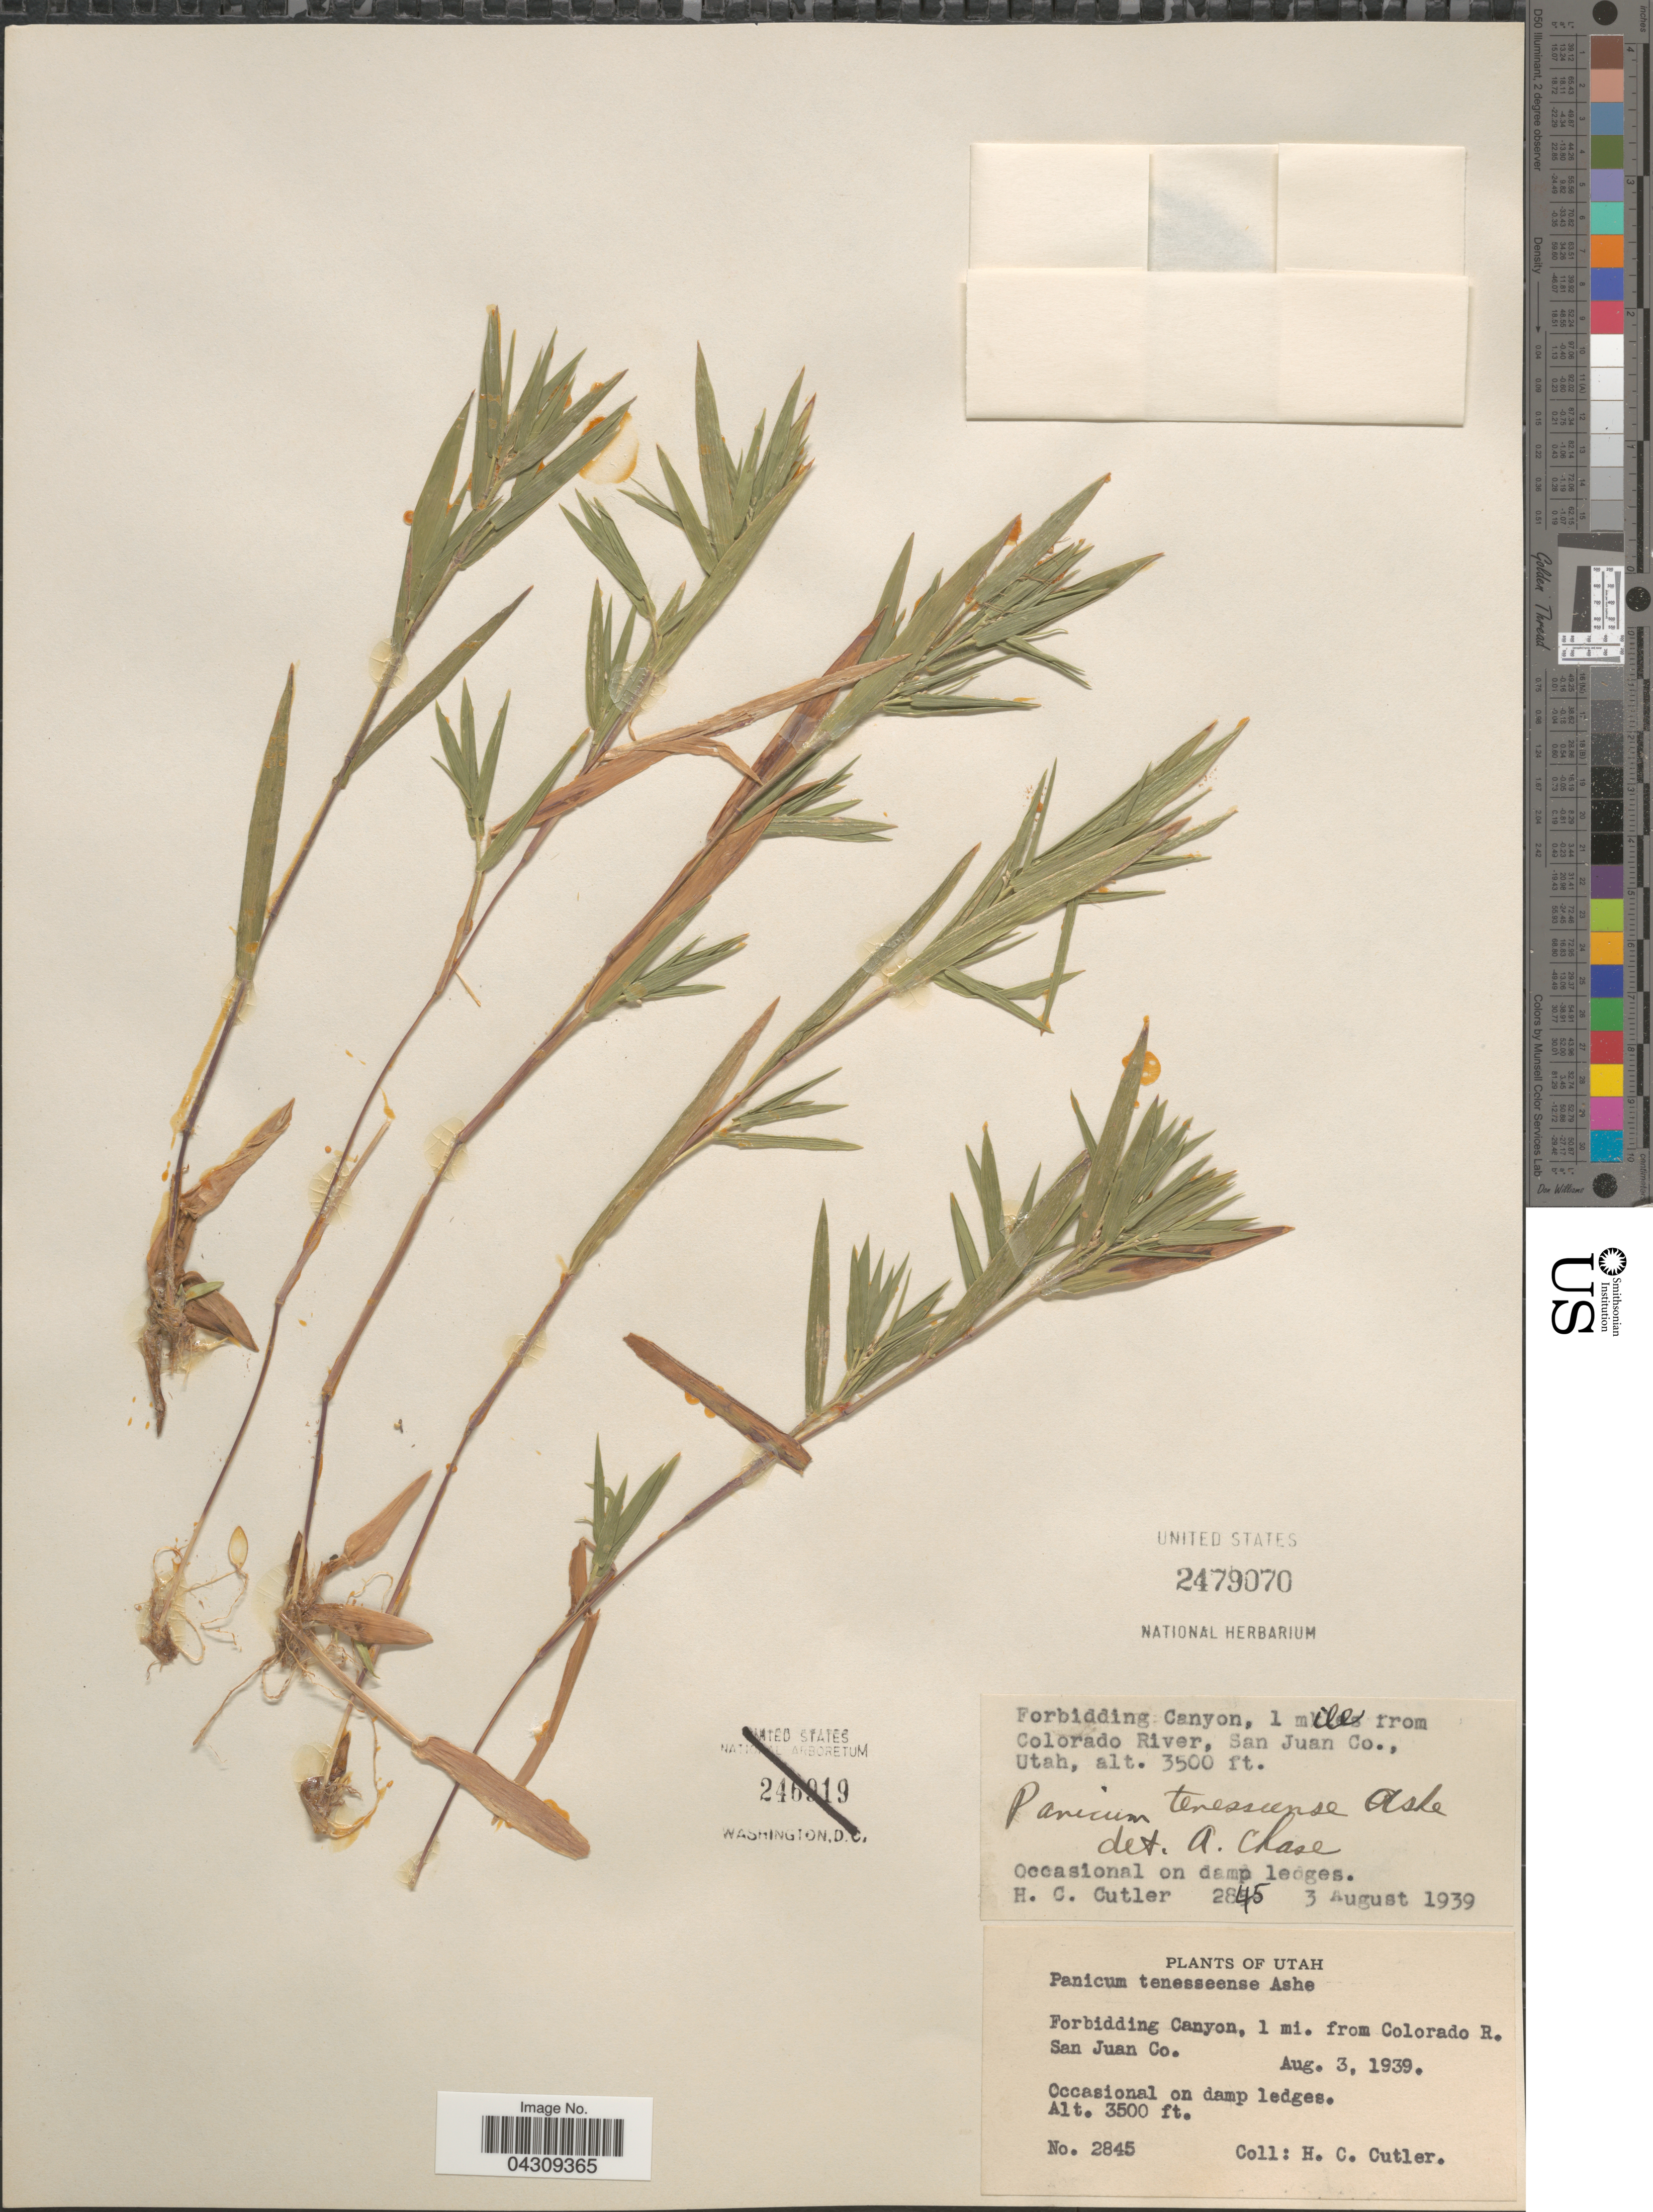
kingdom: Plantae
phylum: Tracheophyta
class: Liliopsida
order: Poales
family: Poaceae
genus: Dichanthelium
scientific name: Dichanthelium acuminatum var. acuminatum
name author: (Sw.) Gould & C.A. Clark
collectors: H. C. Cutler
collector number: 2845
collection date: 1939-08-03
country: United States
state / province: Utah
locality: Forbidding Canyon, 1 mi. from Colorado R. San Juan Co. Occasional on damp ledges.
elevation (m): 1067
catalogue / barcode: US 2479070